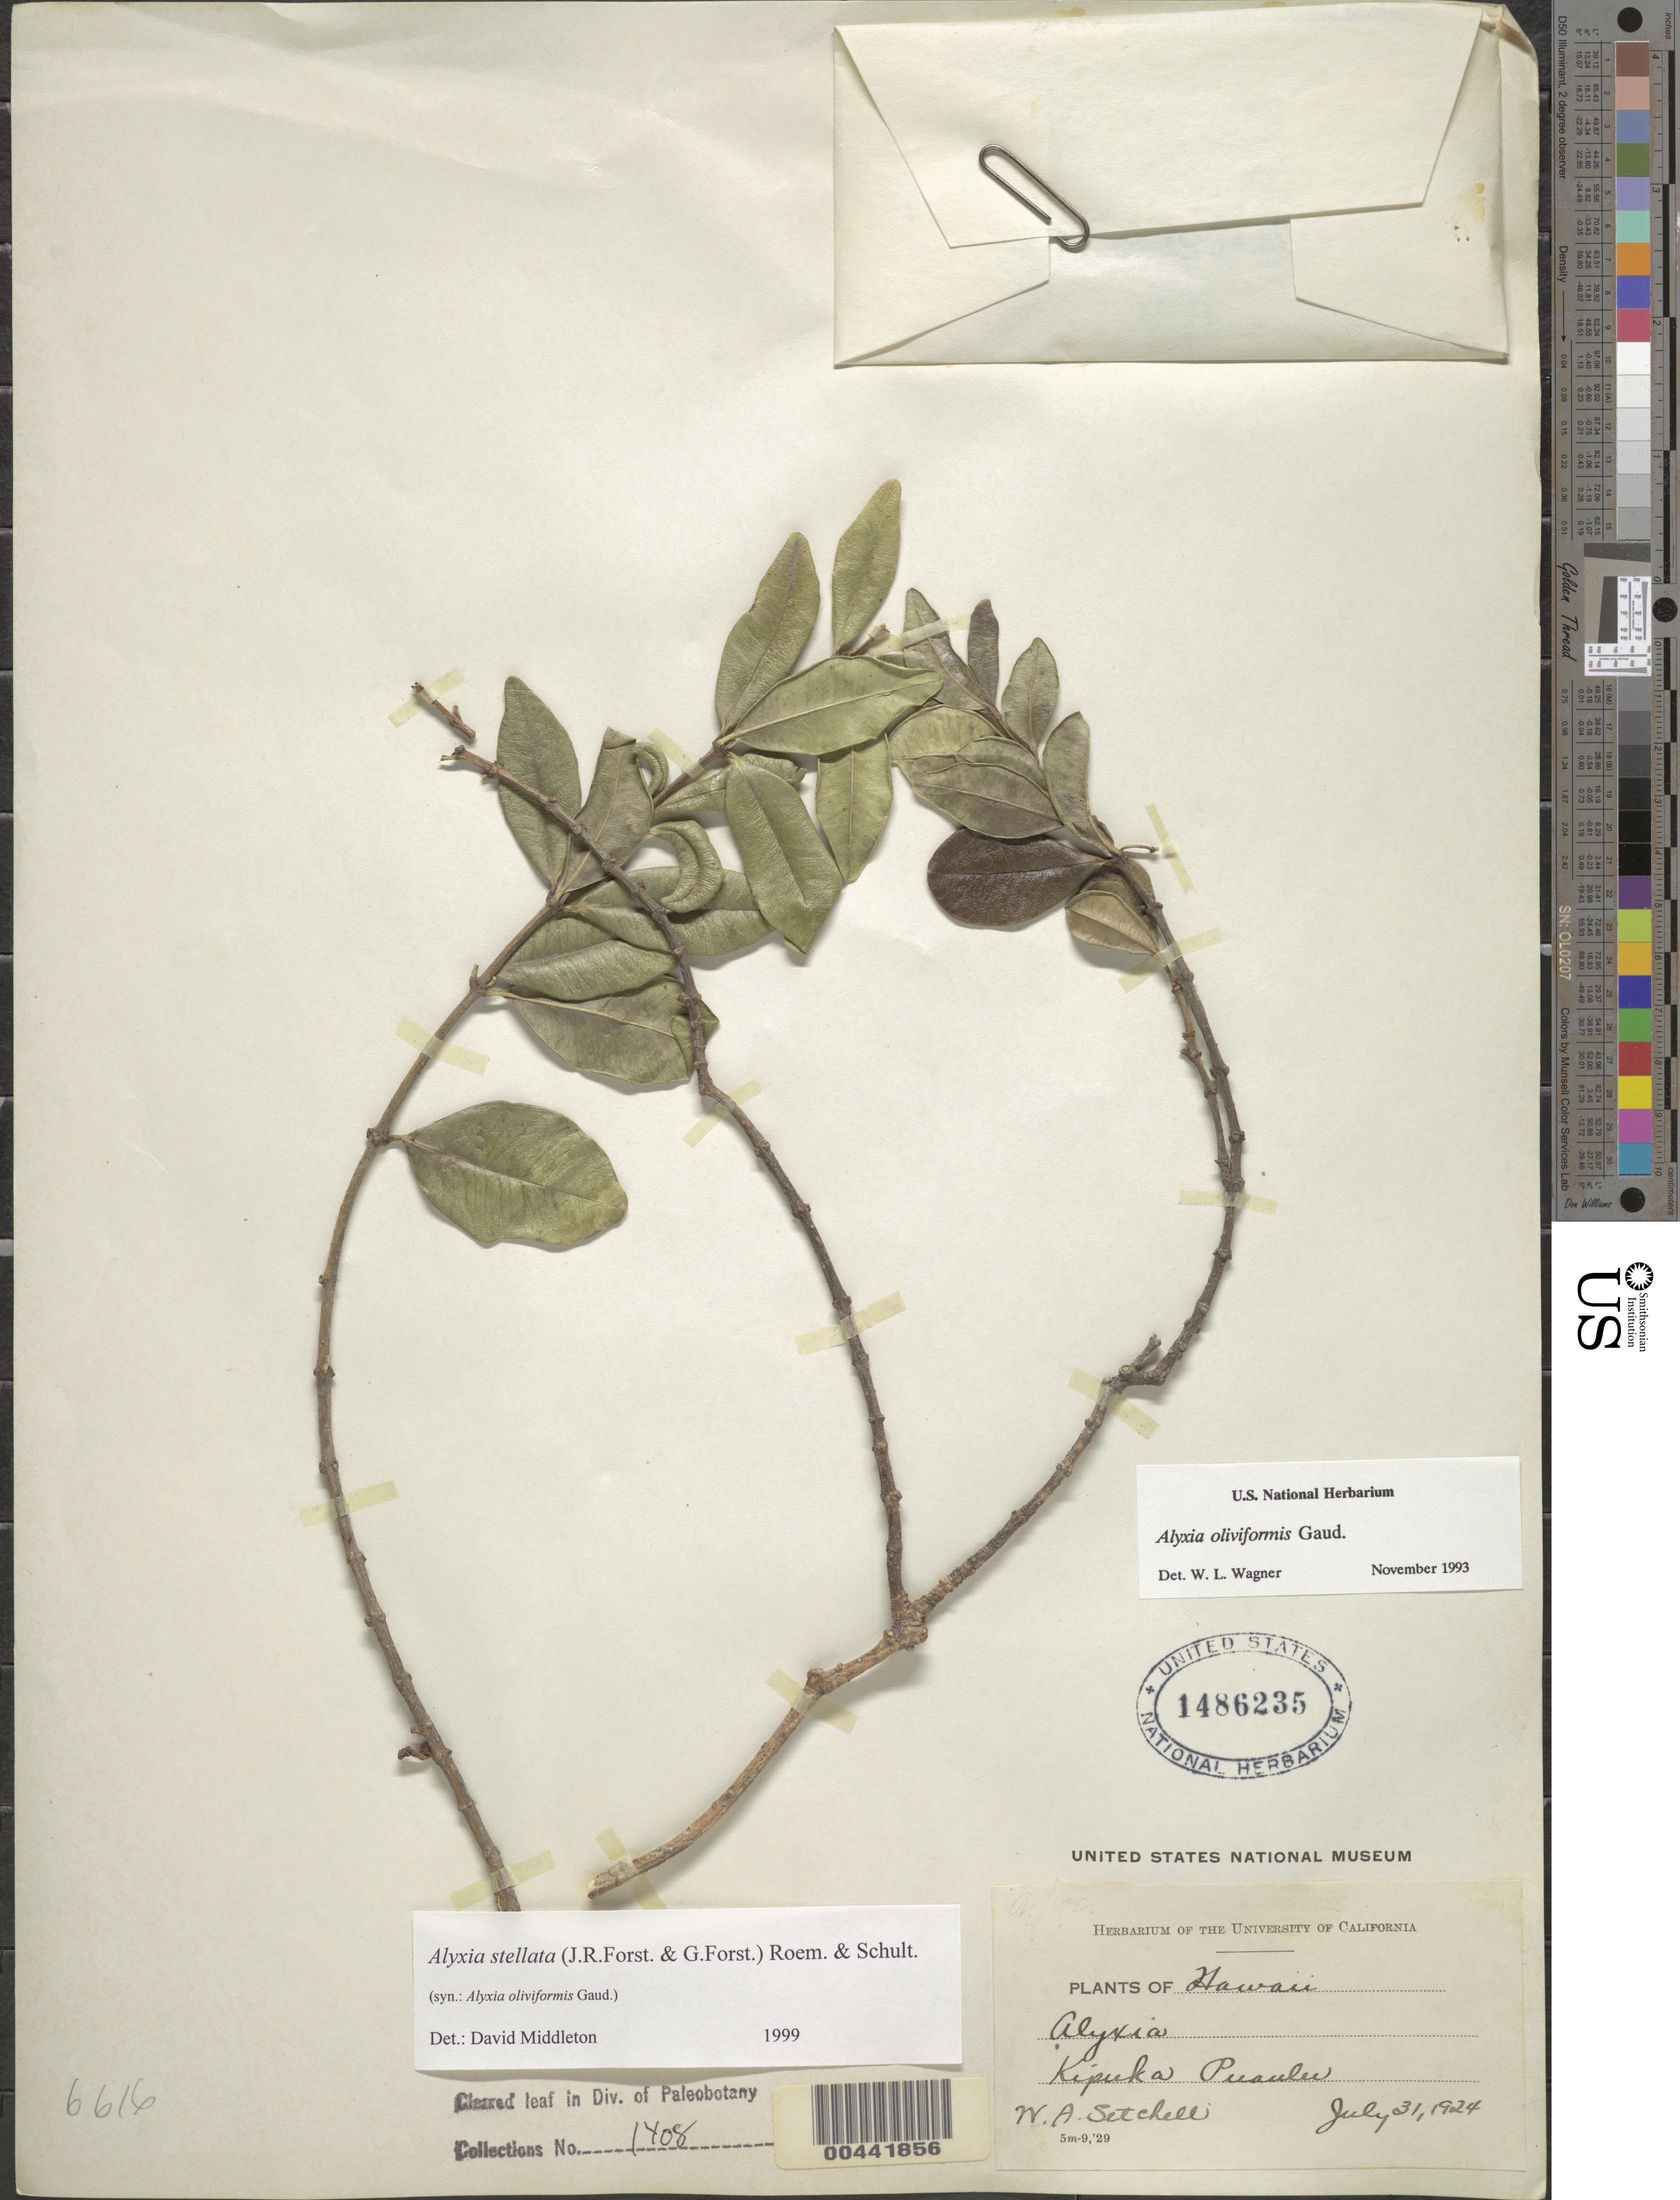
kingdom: Plantae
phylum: Tracheophyta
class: Magnoliopsida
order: Gentianales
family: Apocynaceae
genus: Alyxia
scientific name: Alyxia stellata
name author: (J.R. Forst. & G. Forst.) Roem. & Schult.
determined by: Middleton, D. J.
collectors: W. Setchell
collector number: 1408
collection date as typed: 31 Jul 1924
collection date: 1924-07-31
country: United States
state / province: Hawaii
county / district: Hawaii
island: Hawaii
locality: Kipuka Puaulu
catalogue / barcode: US 1486235